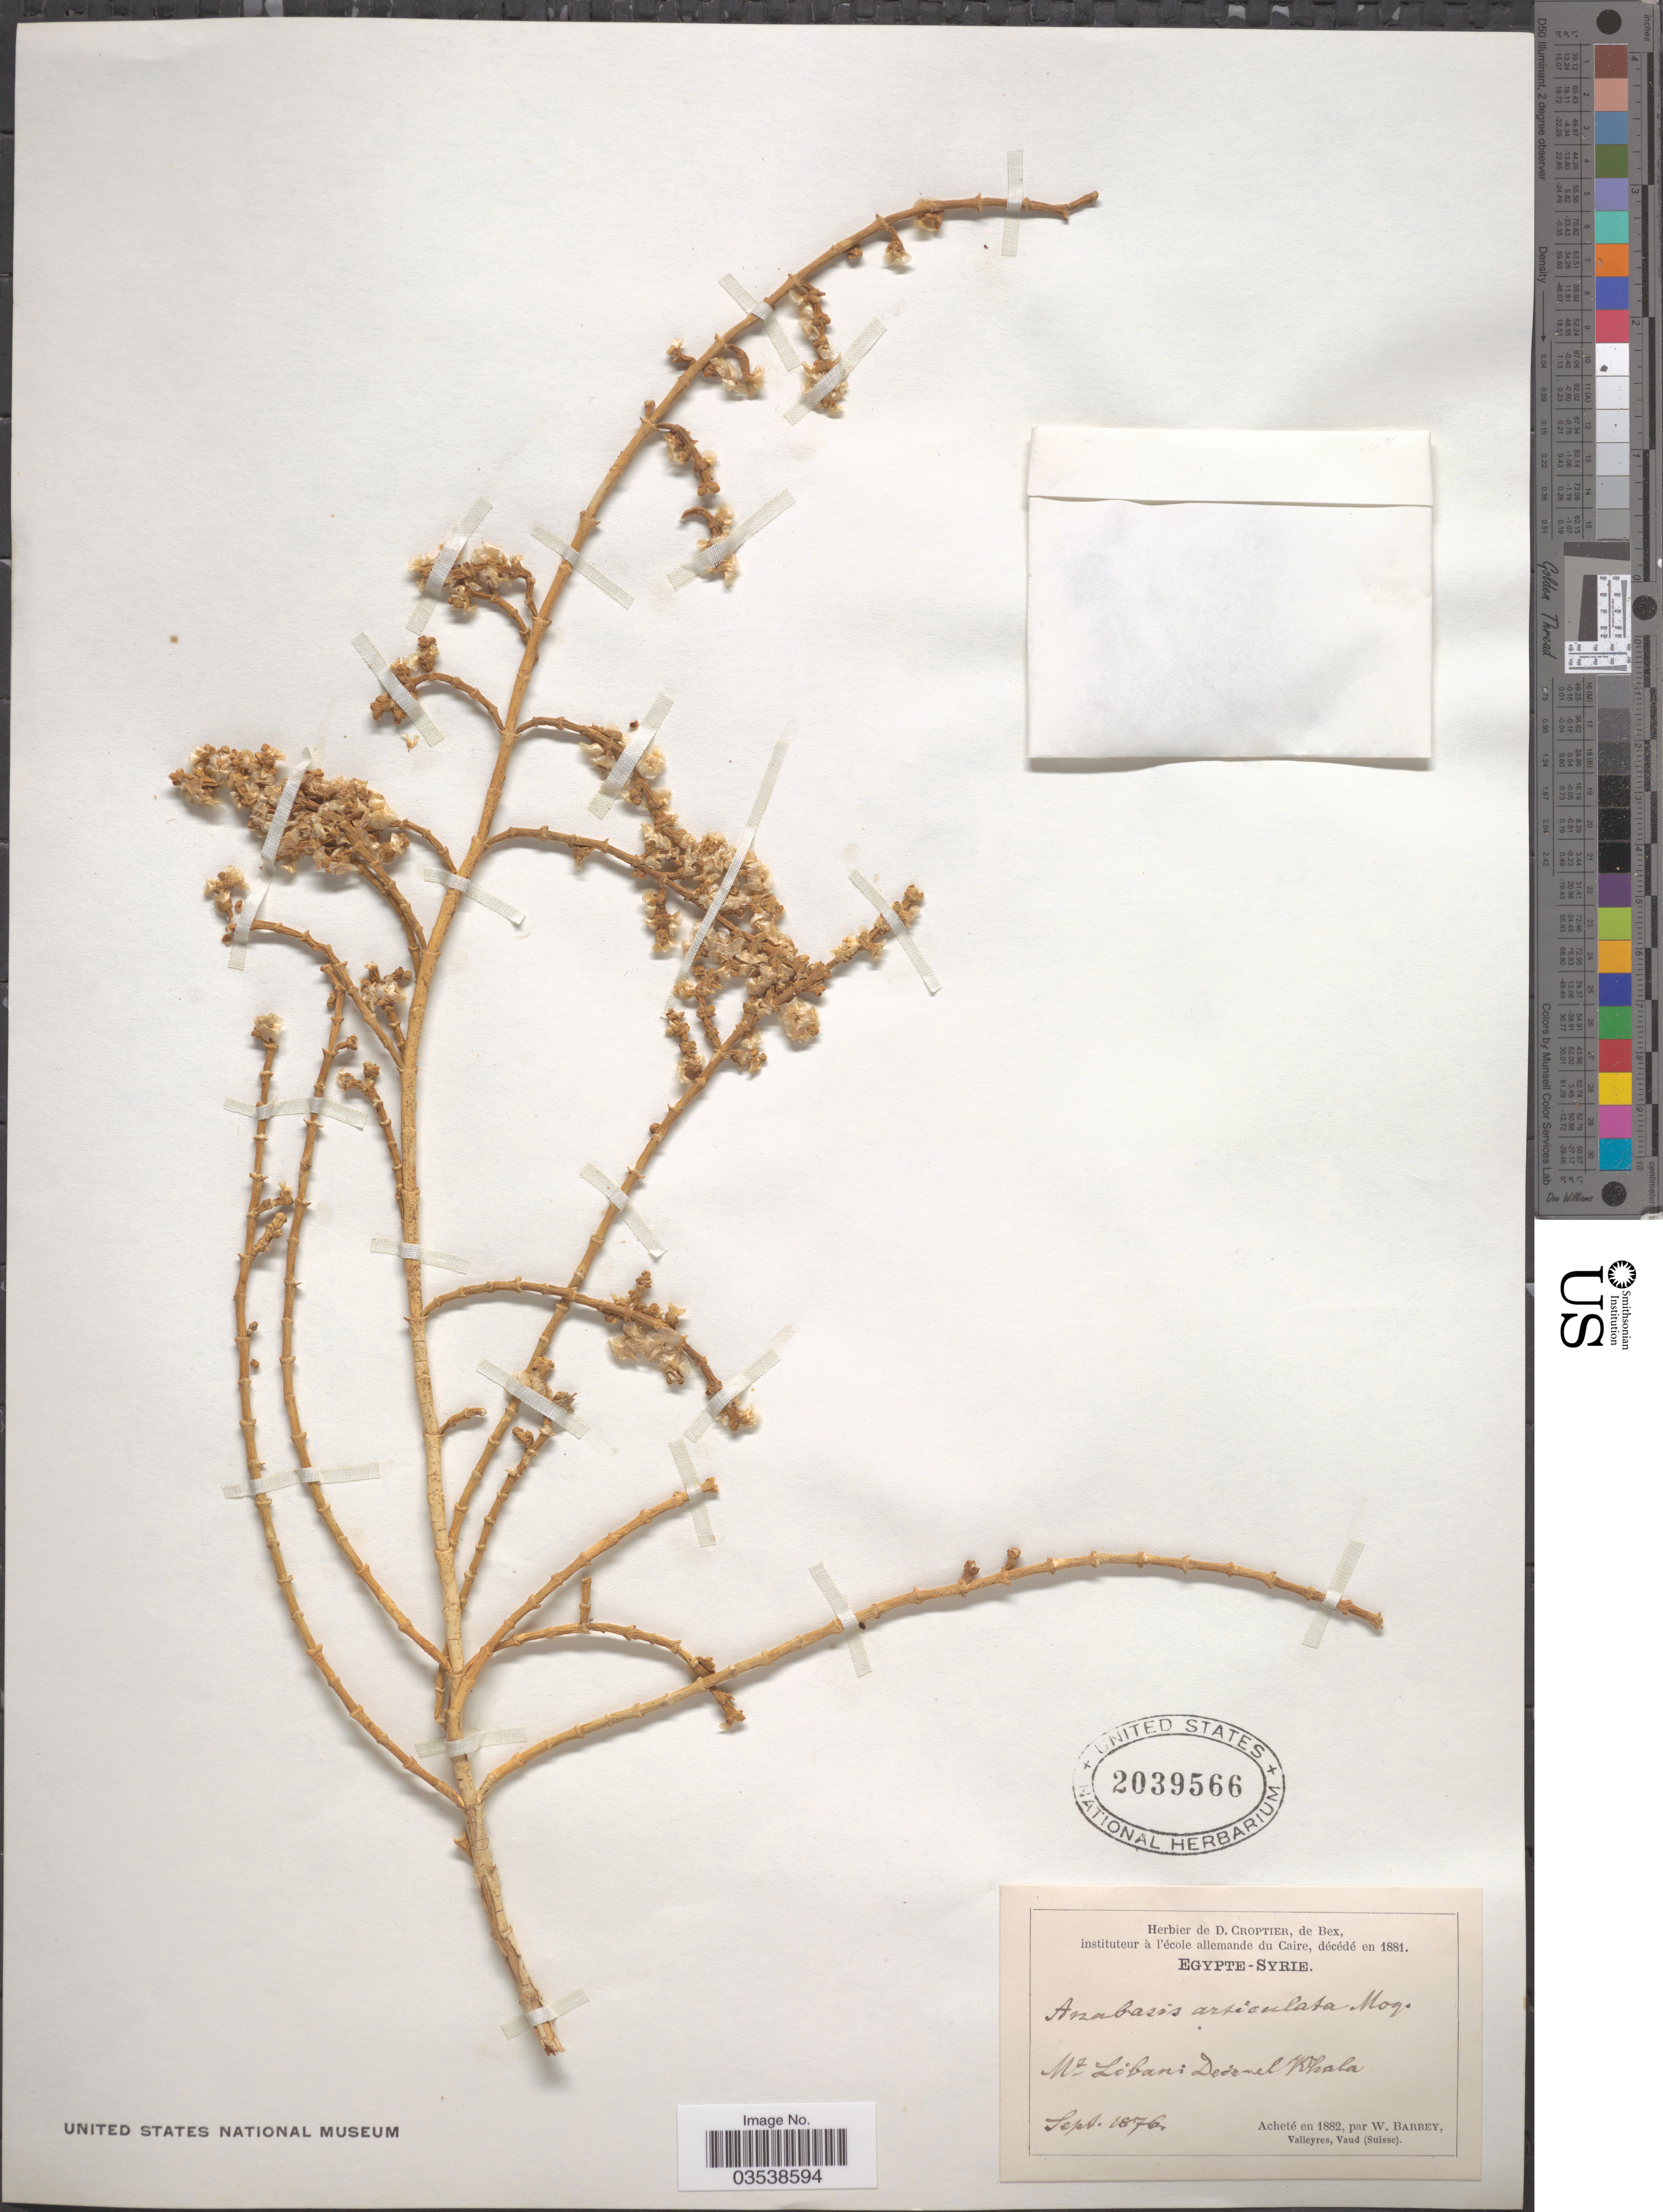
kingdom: Plantae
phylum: Tracheophyta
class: Magnoliopsida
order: Caryophyllales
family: Amaranthaceae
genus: Anabasis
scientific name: Anabasis articulata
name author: (Forssk.) Moq.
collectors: W. Barbey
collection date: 1876-09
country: Lebanon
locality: Egypte-Syrie. Mt. Libani Dedevel [interpreted] Khala [interpreted].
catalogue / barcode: US 2039566